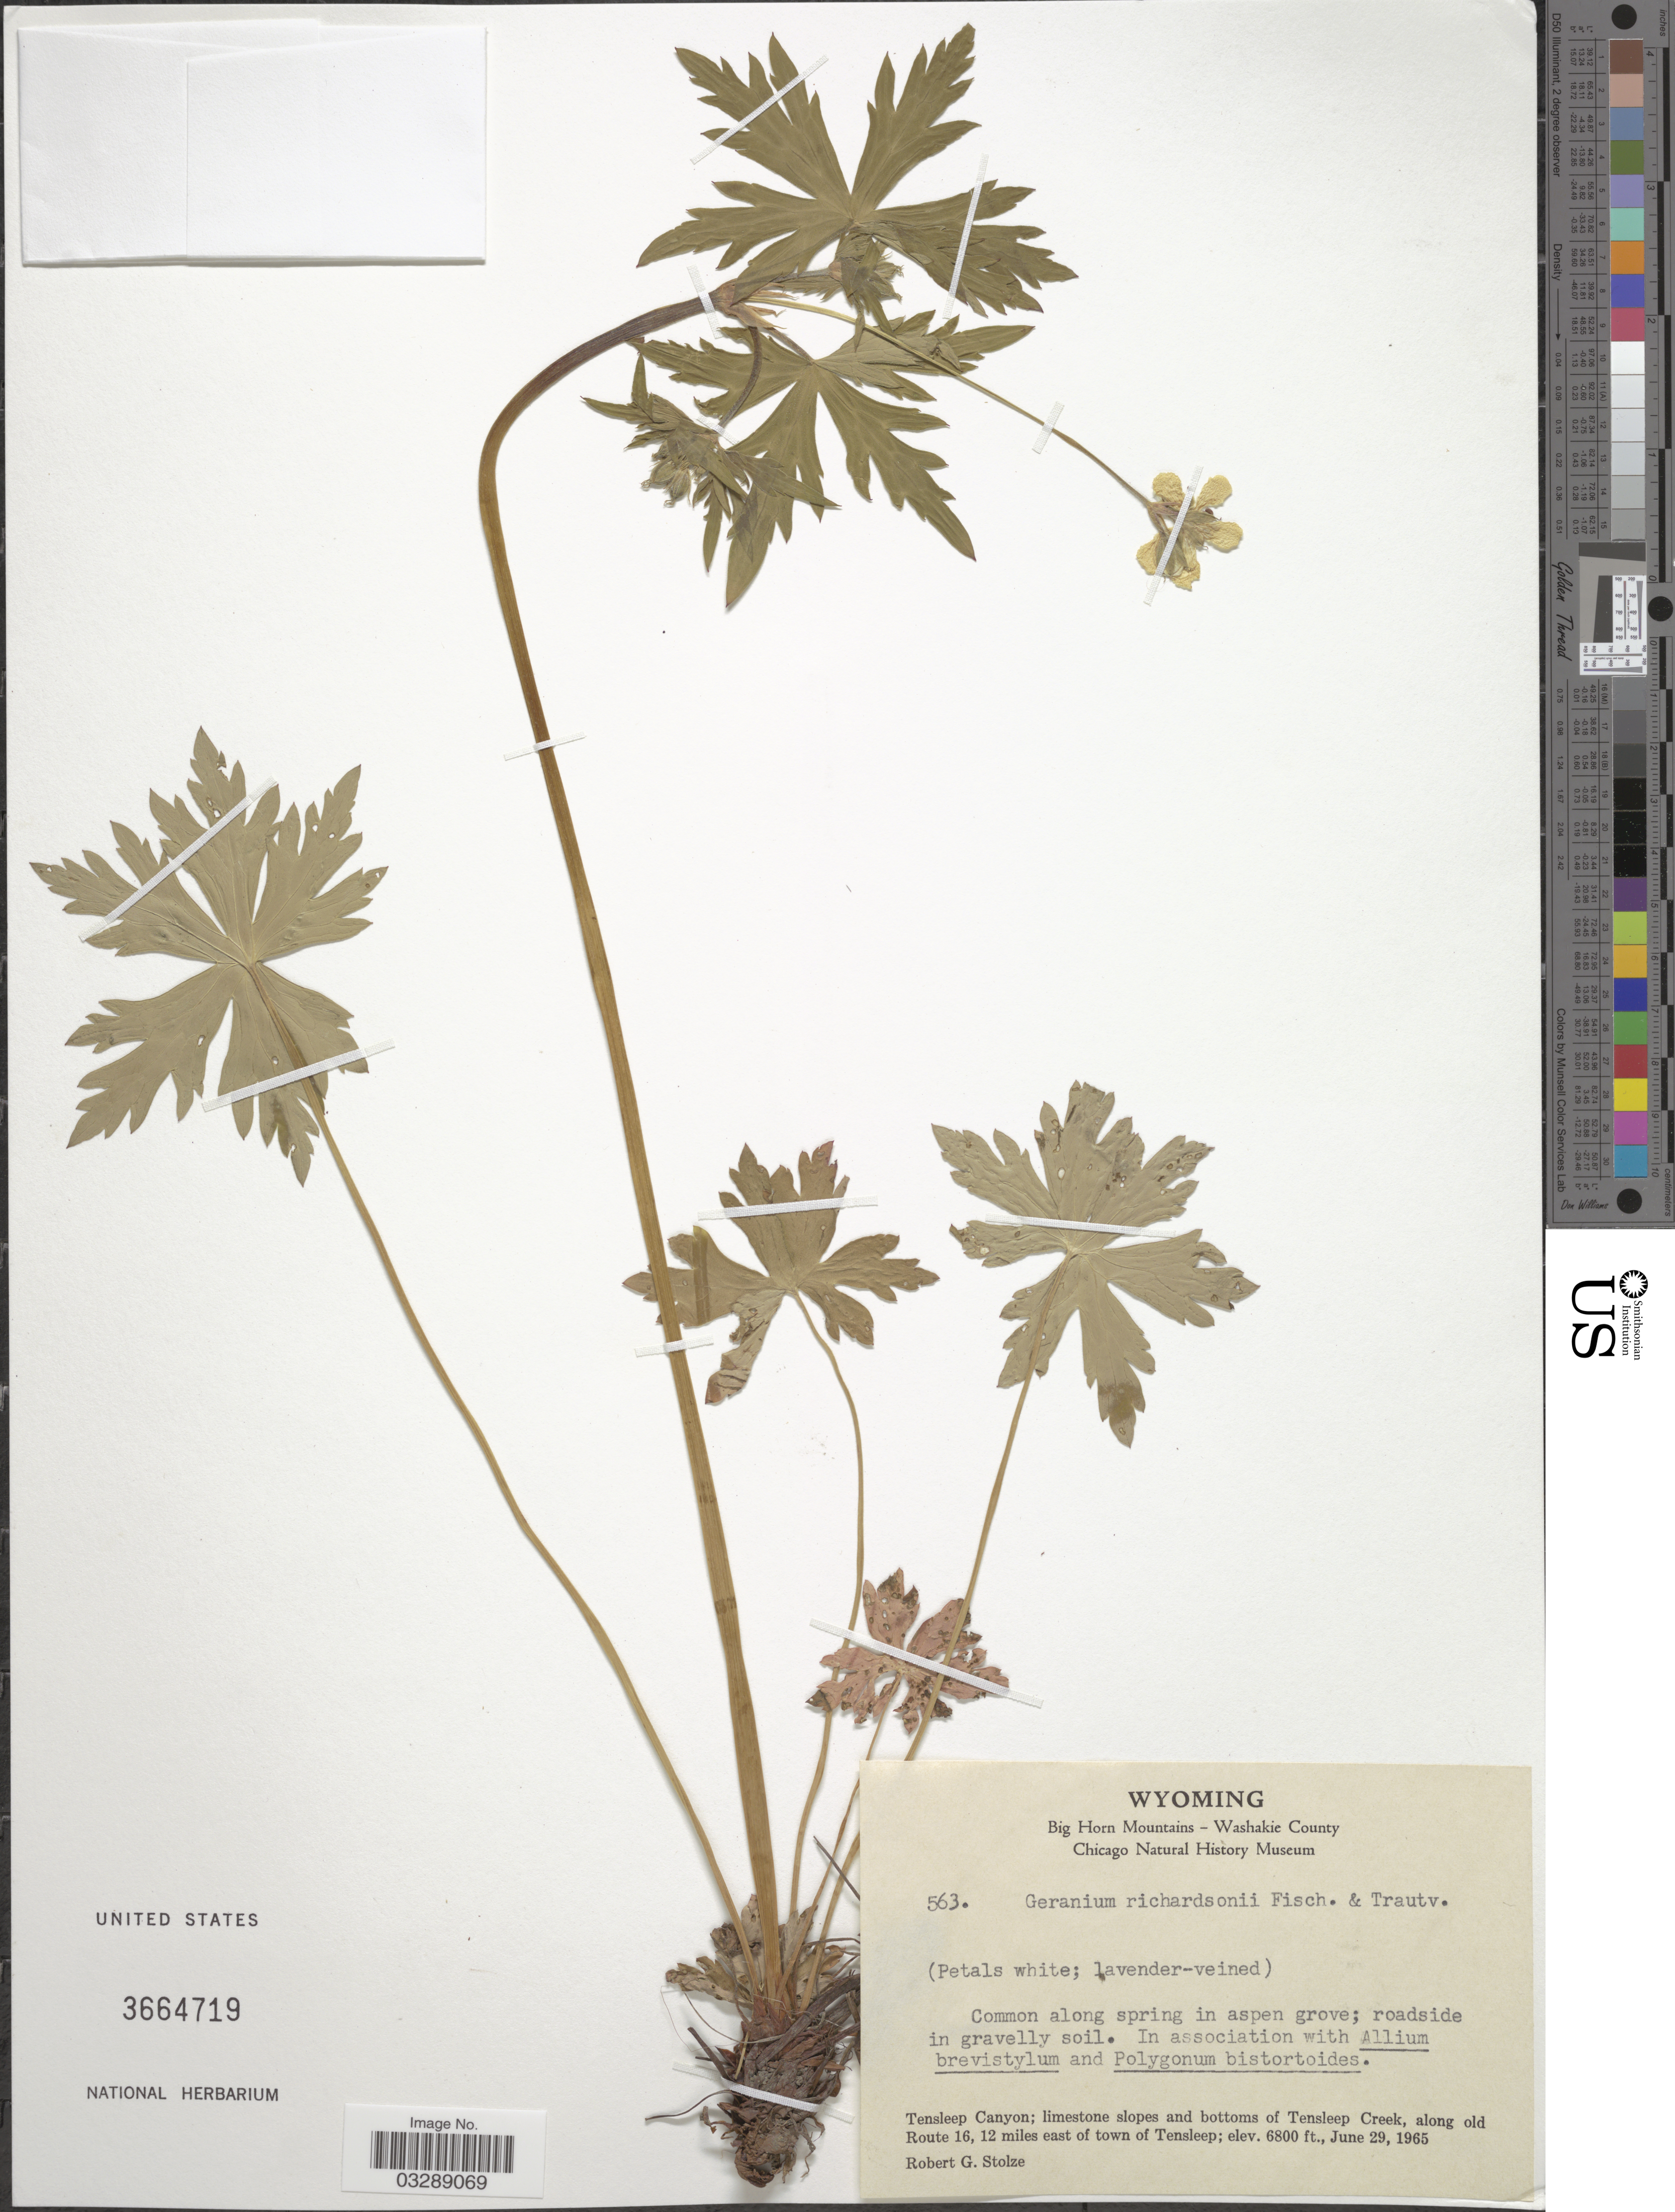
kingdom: Plantae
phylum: Tracheophyta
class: Magnoliopsida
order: Geraniales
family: Geraniaceae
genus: Geranium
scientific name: Geranium richardsonii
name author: Fisch. & Trautv.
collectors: R. G. Stolze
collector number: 563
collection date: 1965-06-29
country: United States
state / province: Wyoming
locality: Tensleep Canyon; limestone slopes and bottoms of Tensleep Creek, along old Route 16, 12 miles east of town of Tensleep.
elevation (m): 2073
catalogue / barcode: US 3664719